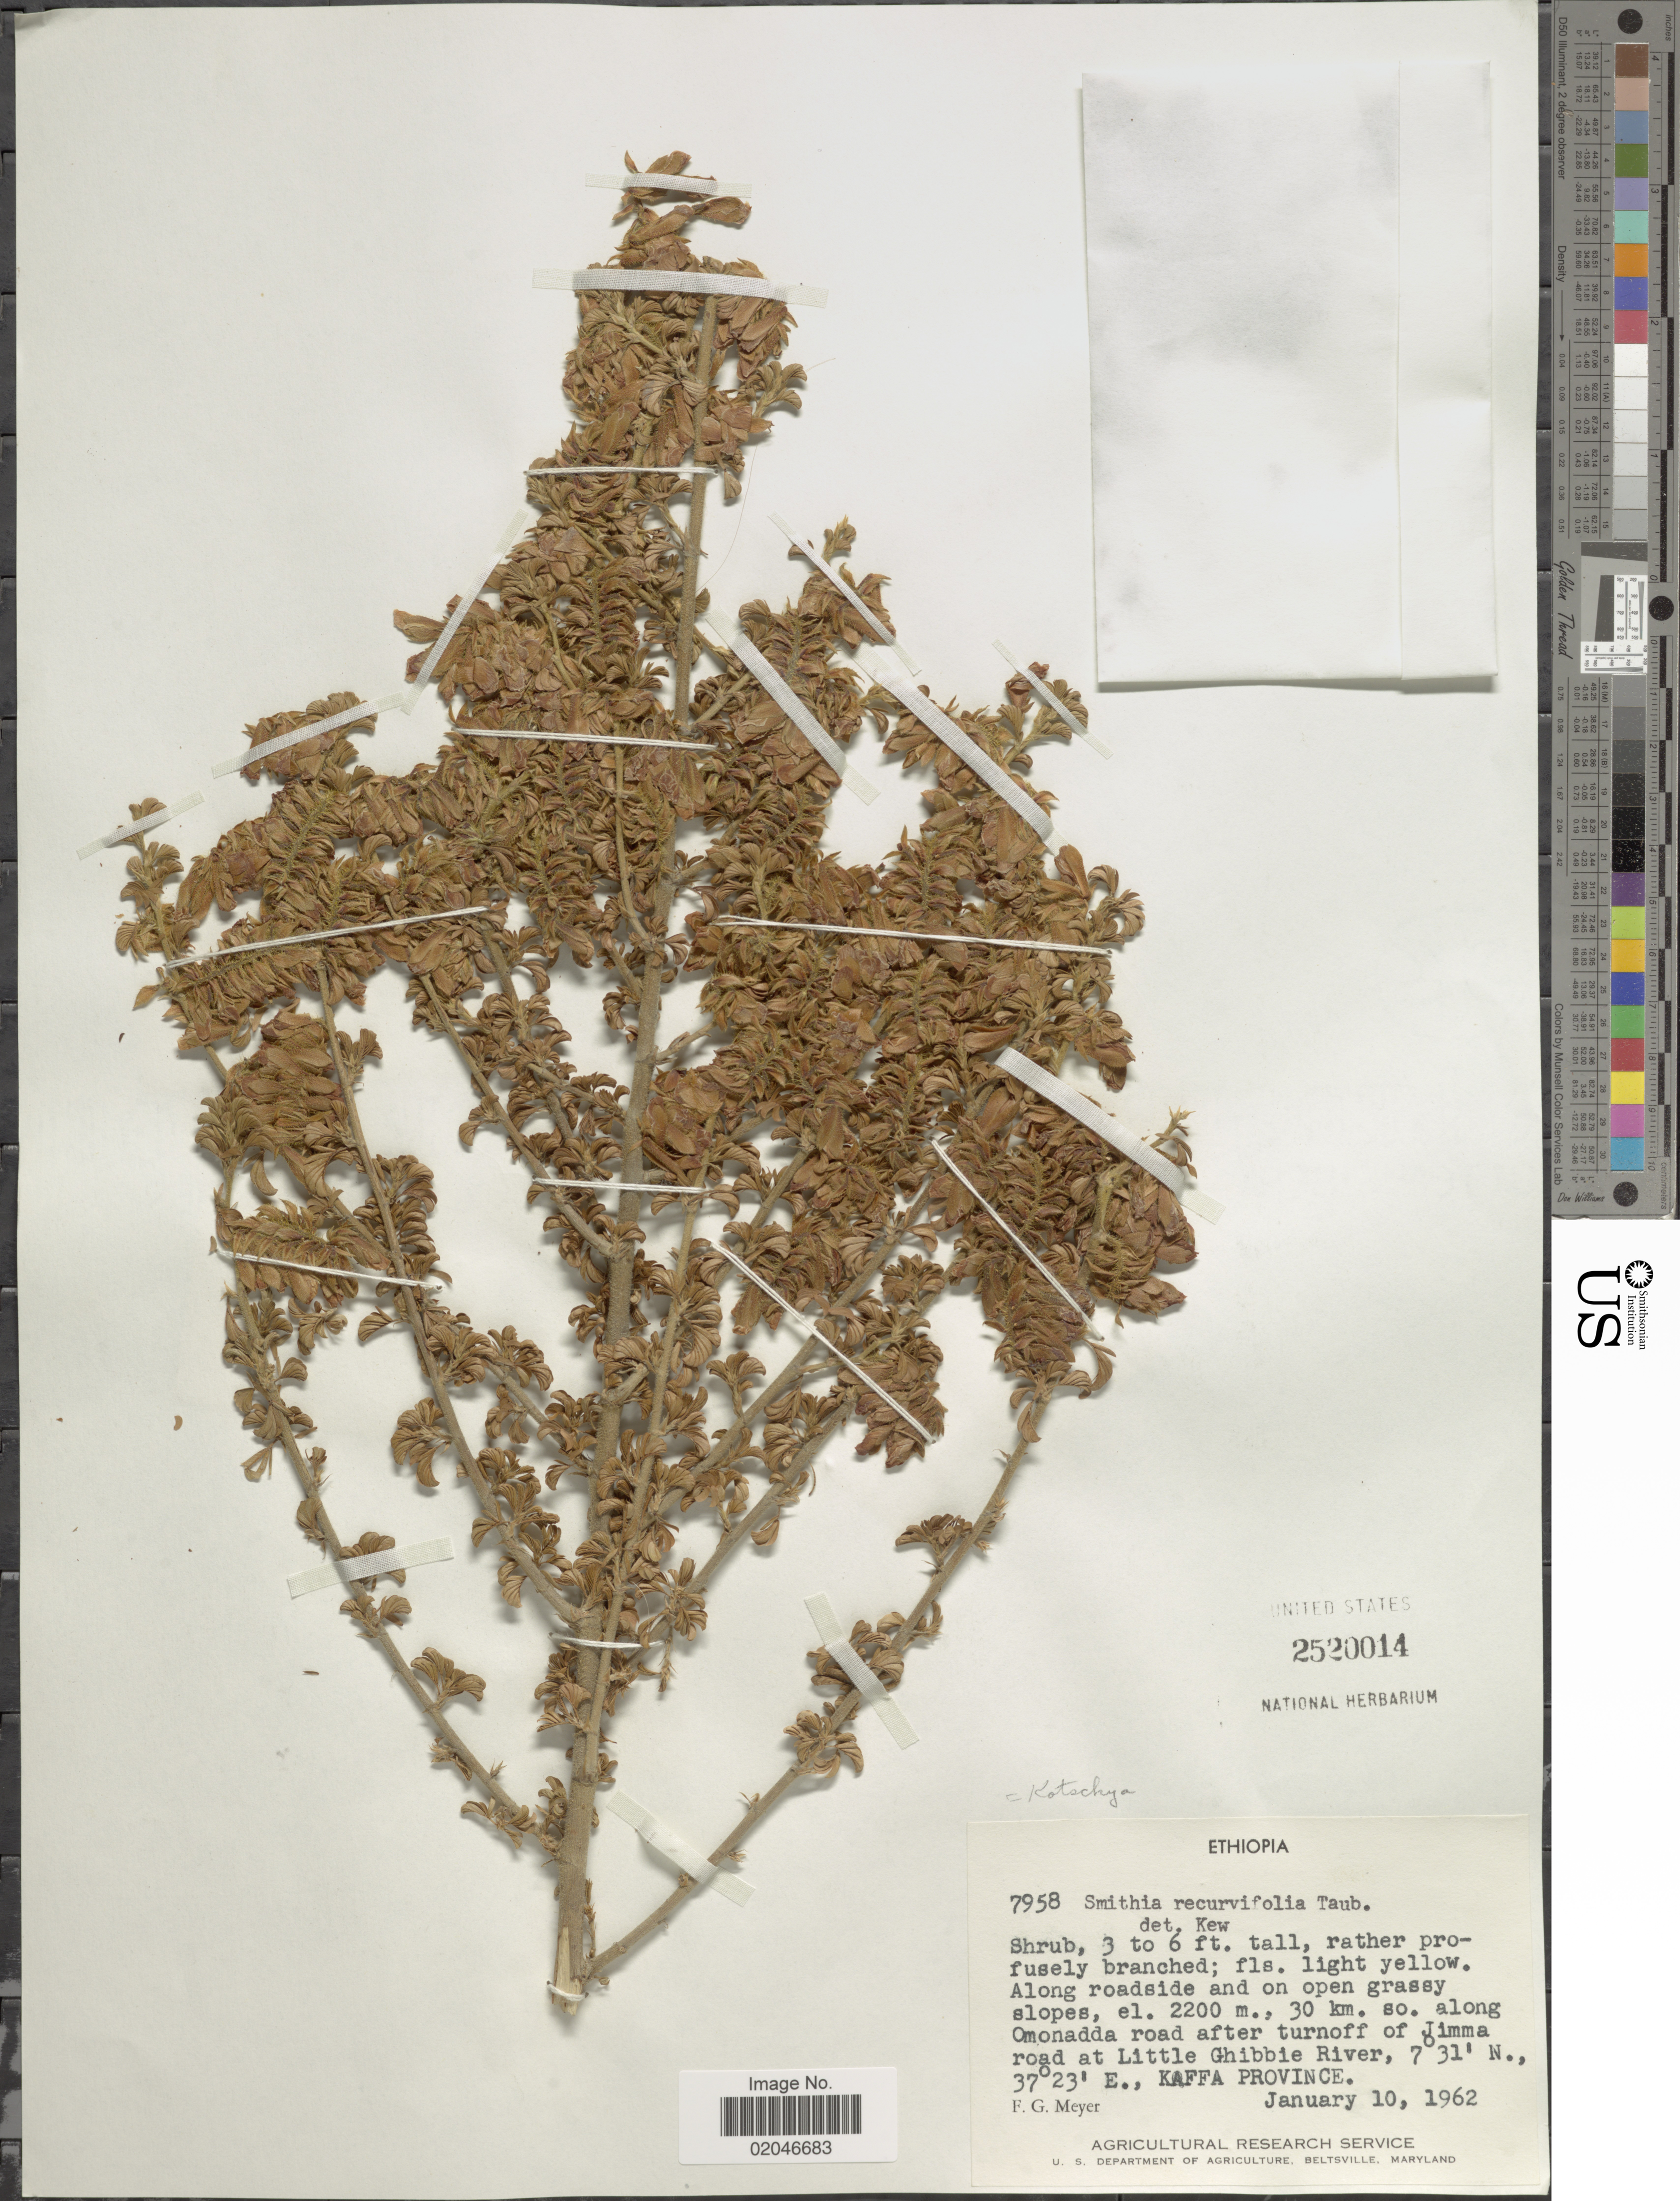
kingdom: Plantae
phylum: Tracheophyta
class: Magnoliopsida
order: Fabales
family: Fabaceae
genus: Kotschya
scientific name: Kotschya recurvifolia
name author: (Taub.) F. White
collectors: F. G. Meyer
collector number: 7958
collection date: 1962-01-10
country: Ethiopia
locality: Along roadside and on open grassy slopes., 30 km so along Omonadda road after turnoff of Jimma road at Little Ghibbie River, Kaffa Province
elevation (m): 2200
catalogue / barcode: US 2520014